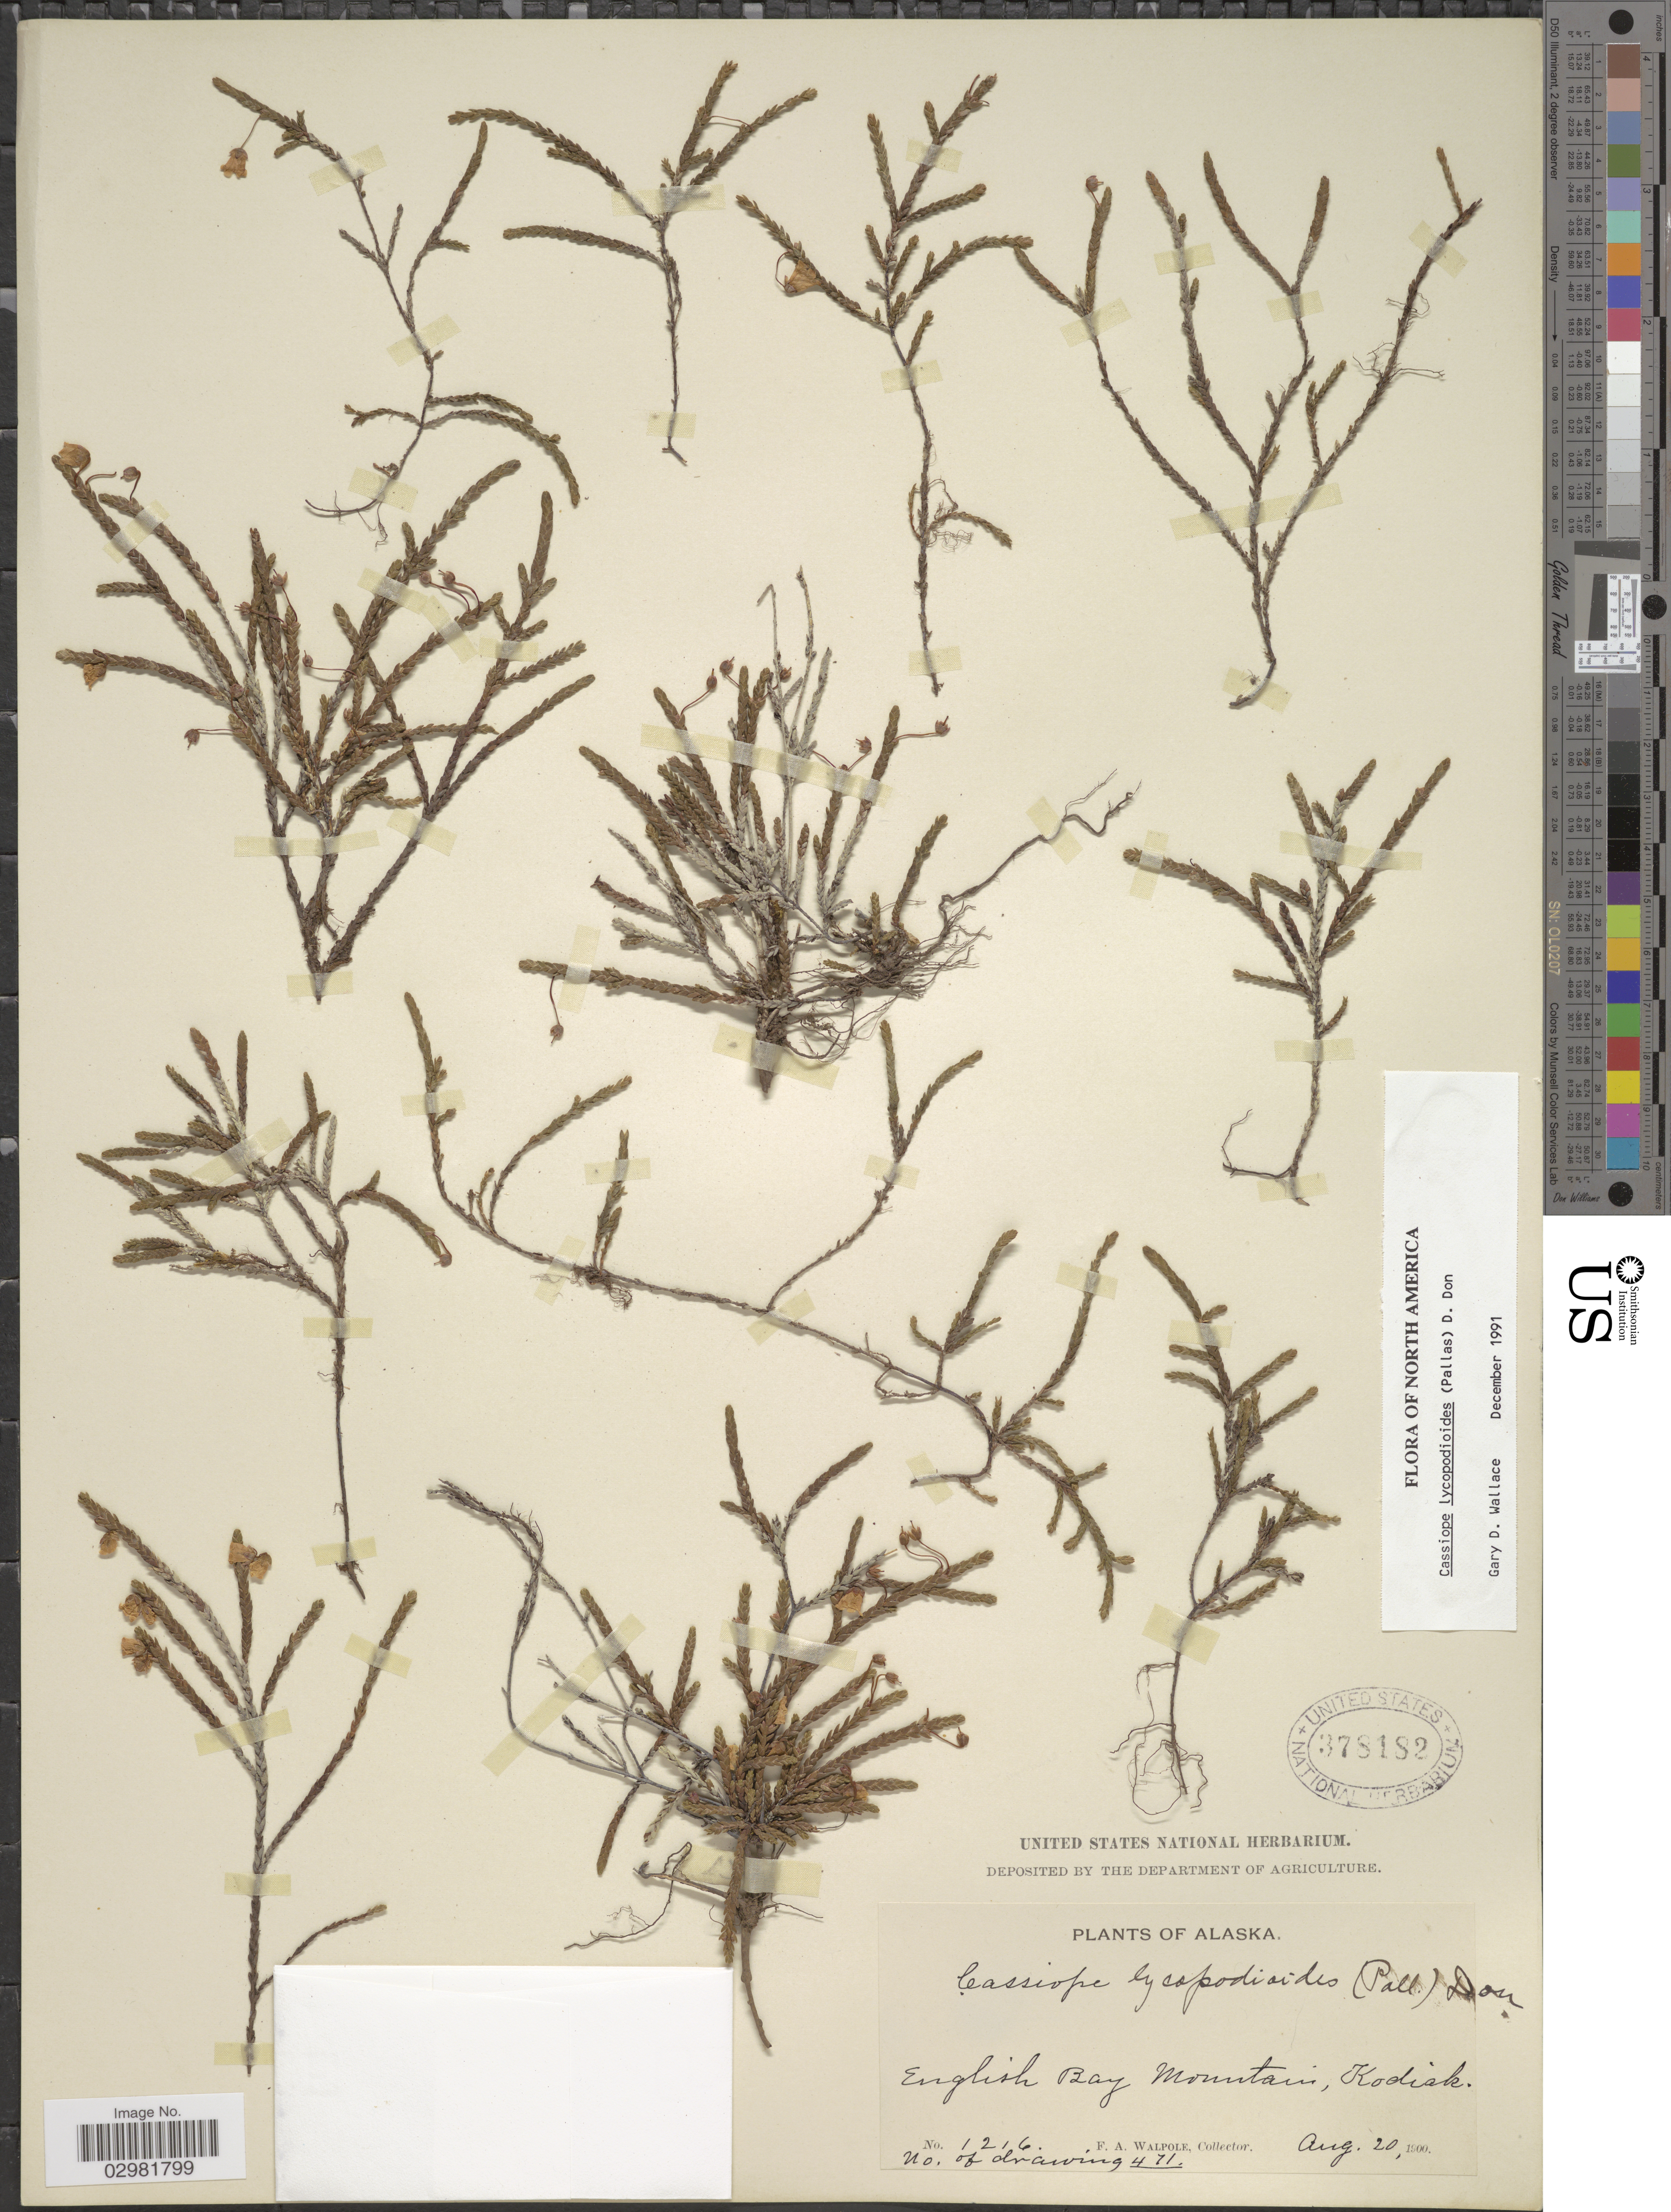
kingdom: Plantae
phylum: Tracheophyta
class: Magnoliopsida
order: Ericales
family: Ericaceae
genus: Cassiope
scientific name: Cassiope lycopodioides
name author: (Pall.) D. Don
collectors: F. Walpole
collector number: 1216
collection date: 1900-08-20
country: United States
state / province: Alaska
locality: English Bay Mountain, Kodiak.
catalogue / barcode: US 378182